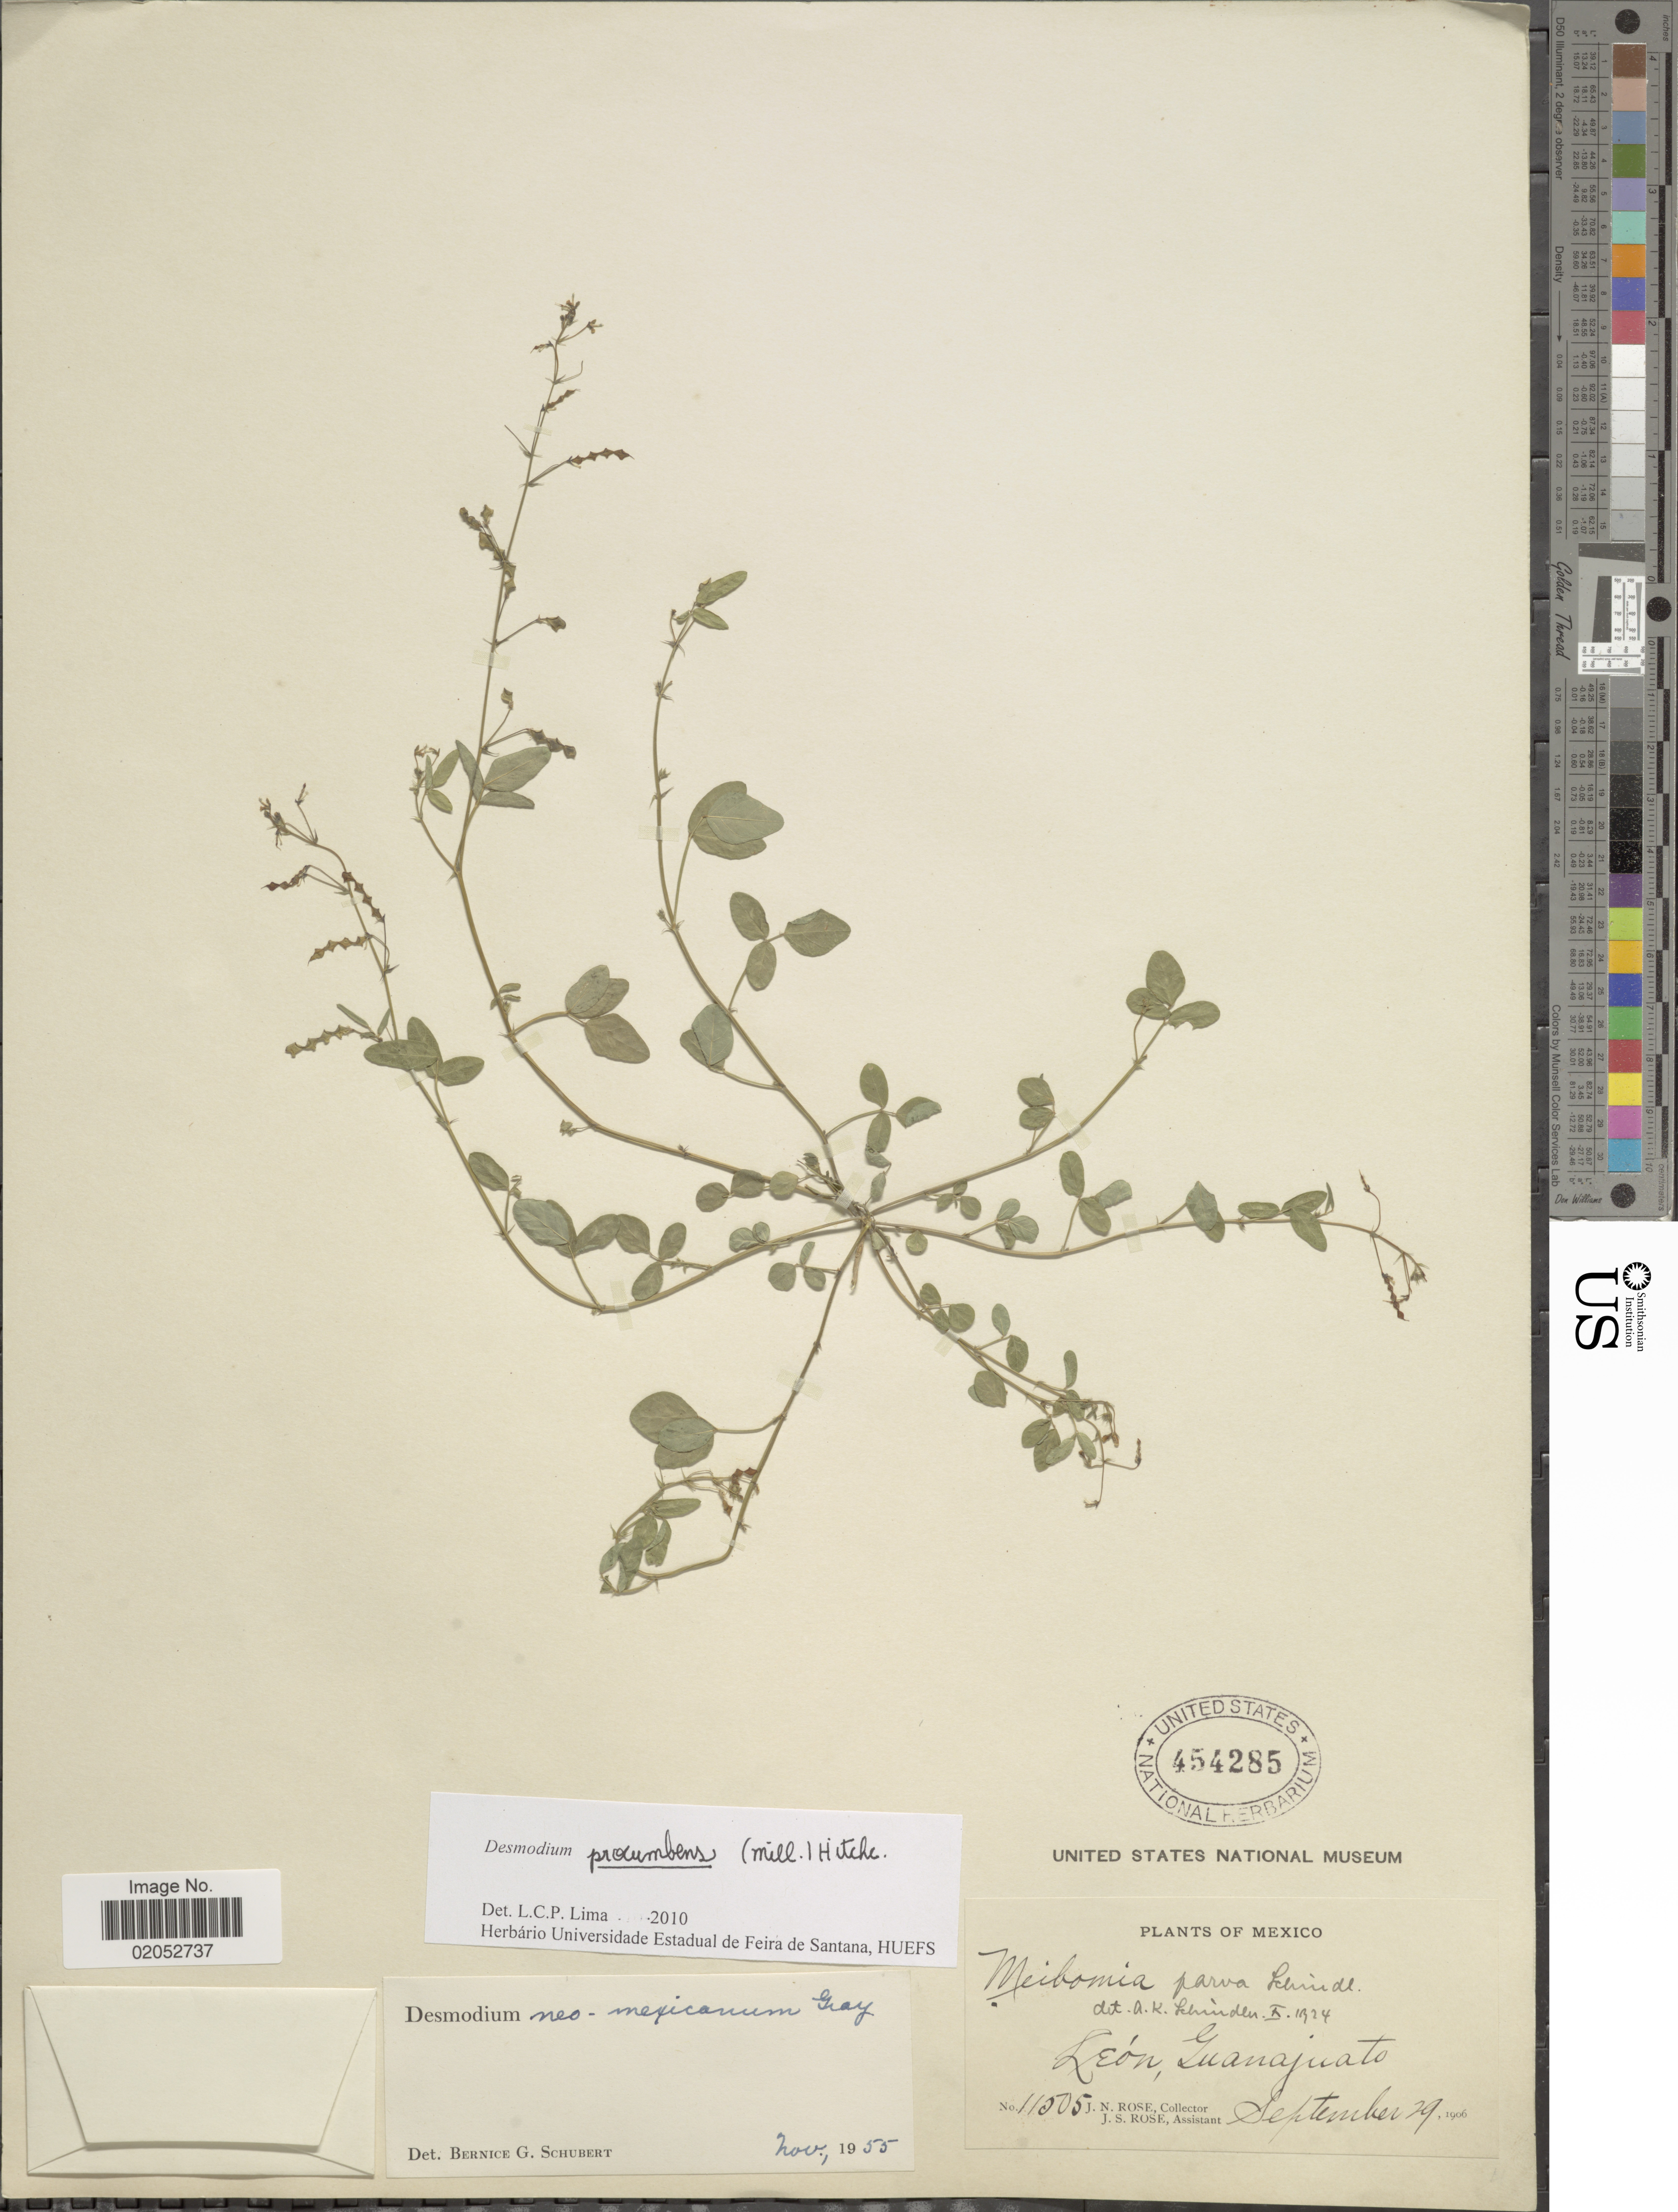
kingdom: Plantae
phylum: Tracheophyta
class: Magnoliopsida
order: Fabales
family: Fabaceae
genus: Desmodium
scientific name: Desmodium procumbens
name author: (Mill.) Hitchc.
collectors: J. N. Rose & J. S. Rose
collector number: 11505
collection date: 1906-09-29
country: Mexico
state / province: Guanajuato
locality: Leon, Guanajuato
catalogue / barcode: US 454285